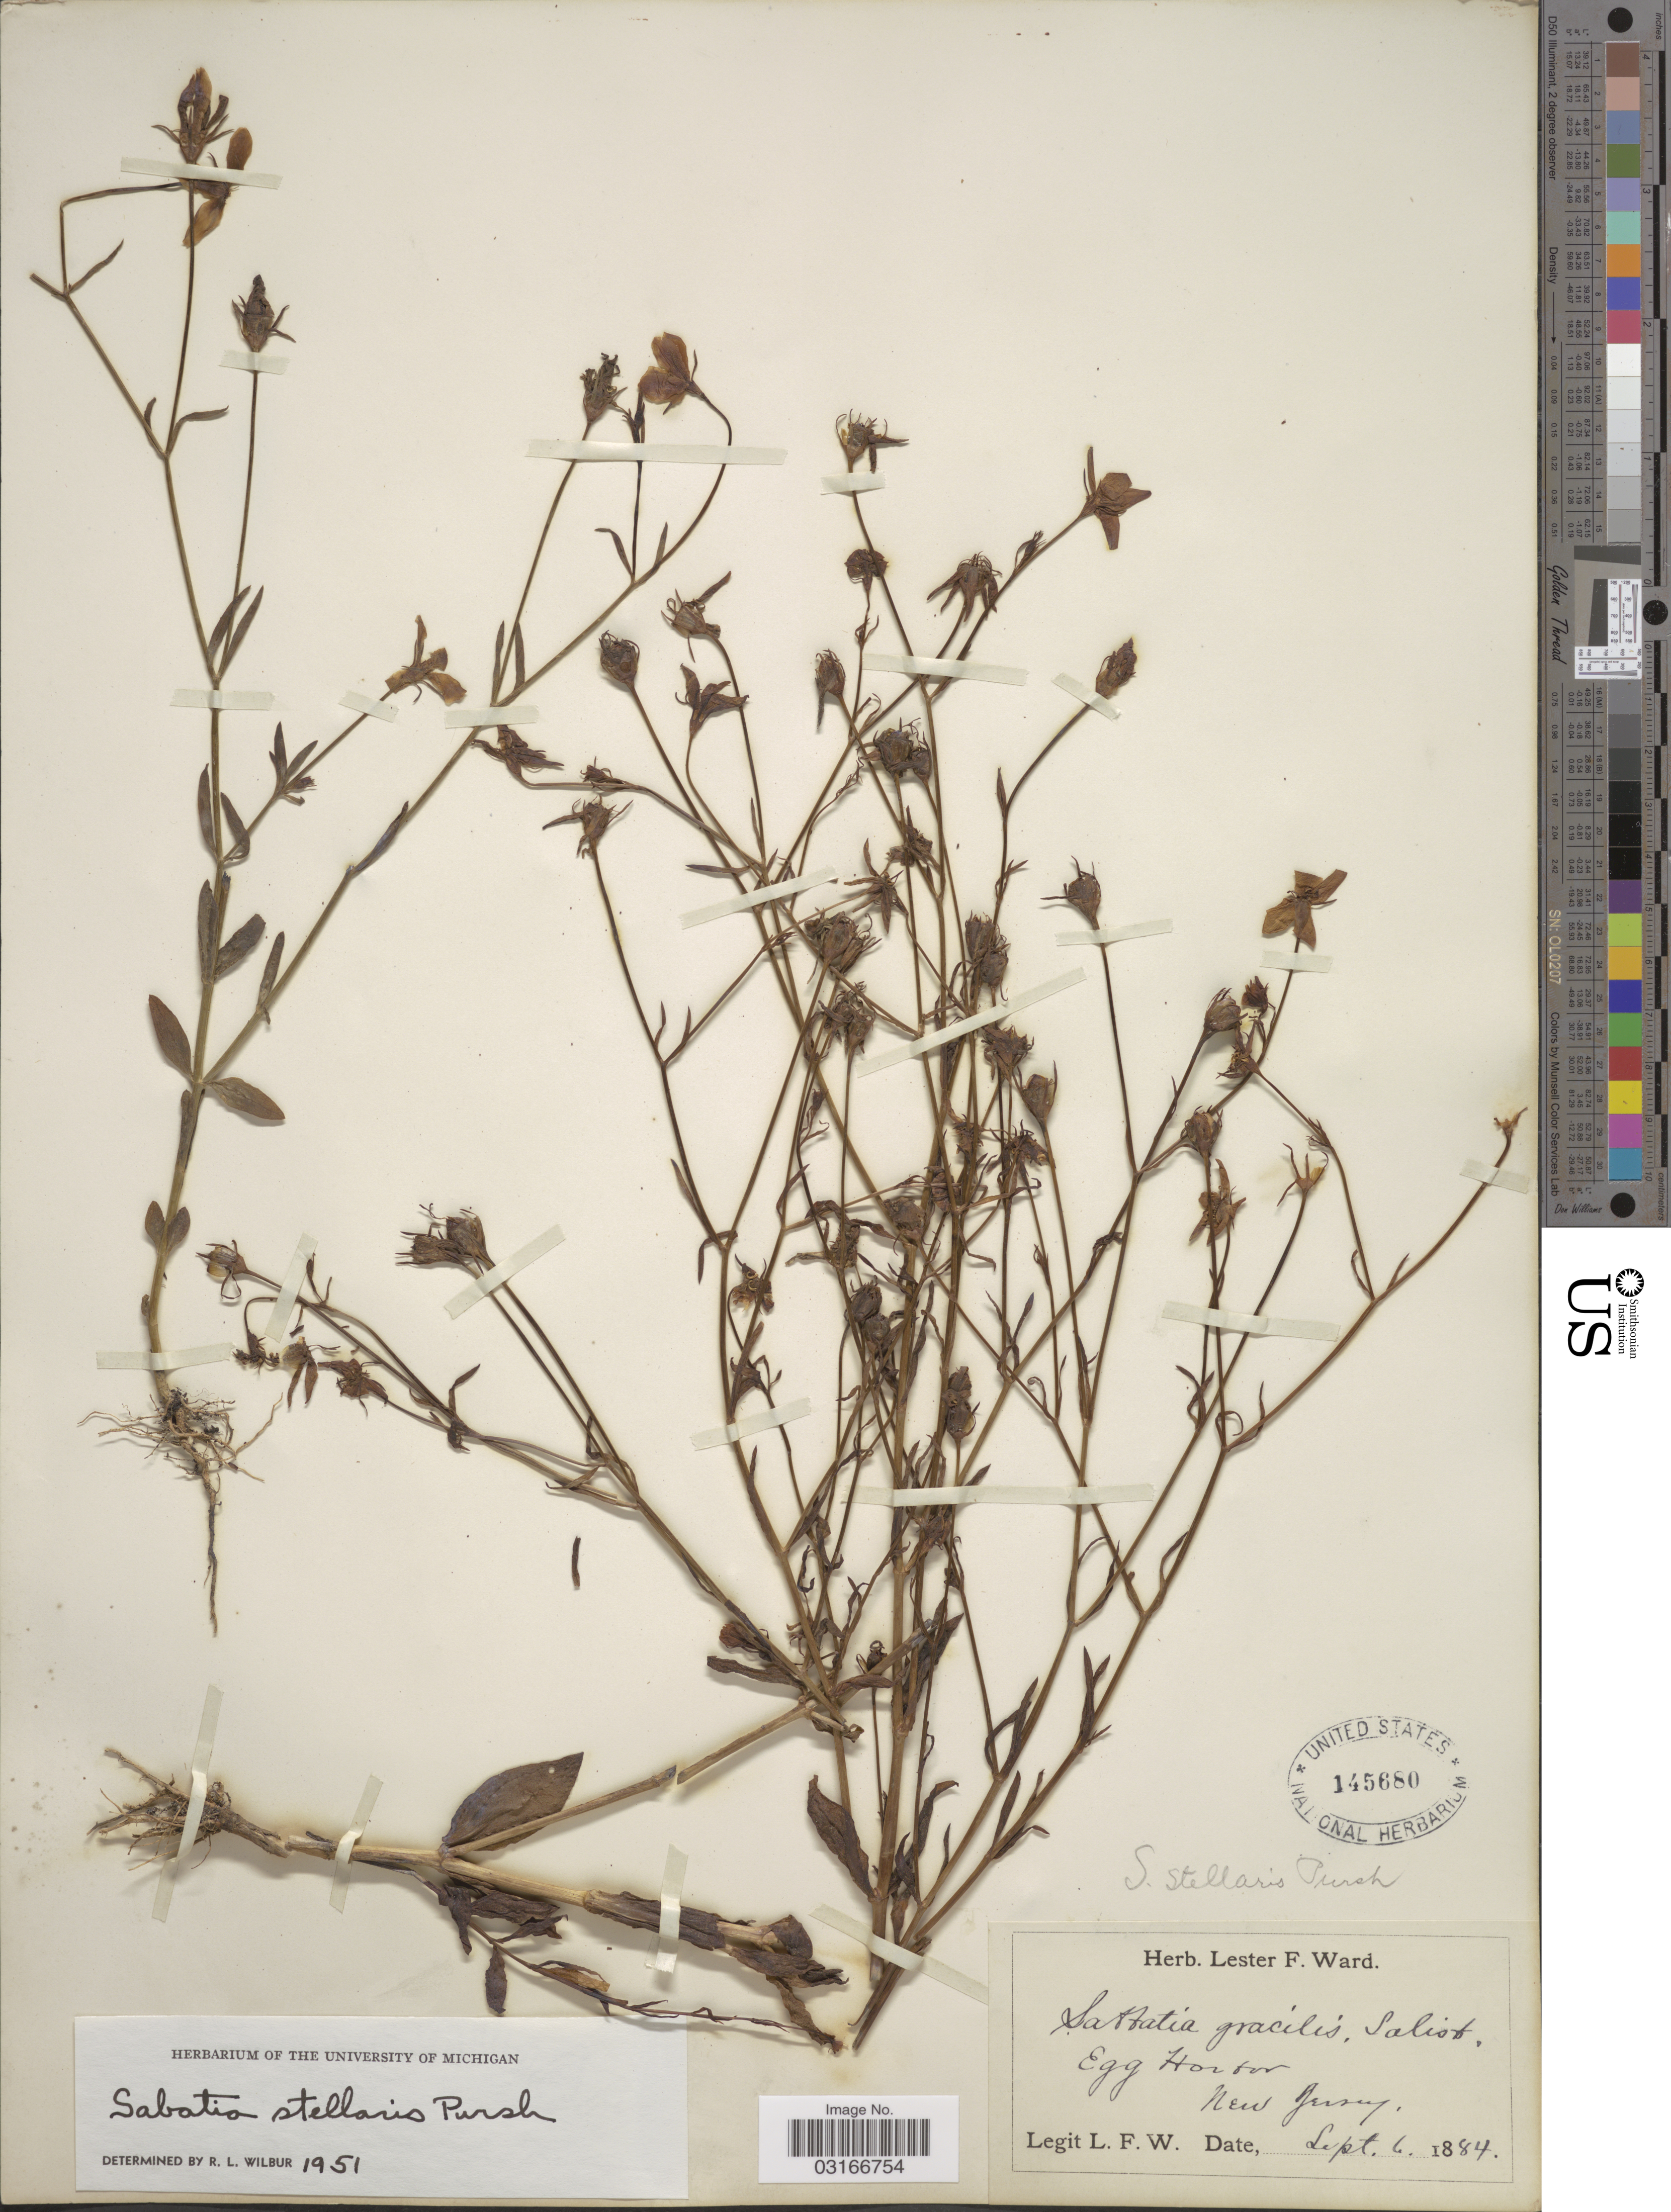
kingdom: Plantae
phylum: Tracheophyta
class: Magnoliopsida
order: Gentianales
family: Gentianaceae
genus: Sabatia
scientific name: Sabatia stellaris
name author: Pursh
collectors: L. F. Ward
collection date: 1884-09-06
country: United States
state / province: New Jersey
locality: Egg Harbor.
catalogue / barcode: US 145680